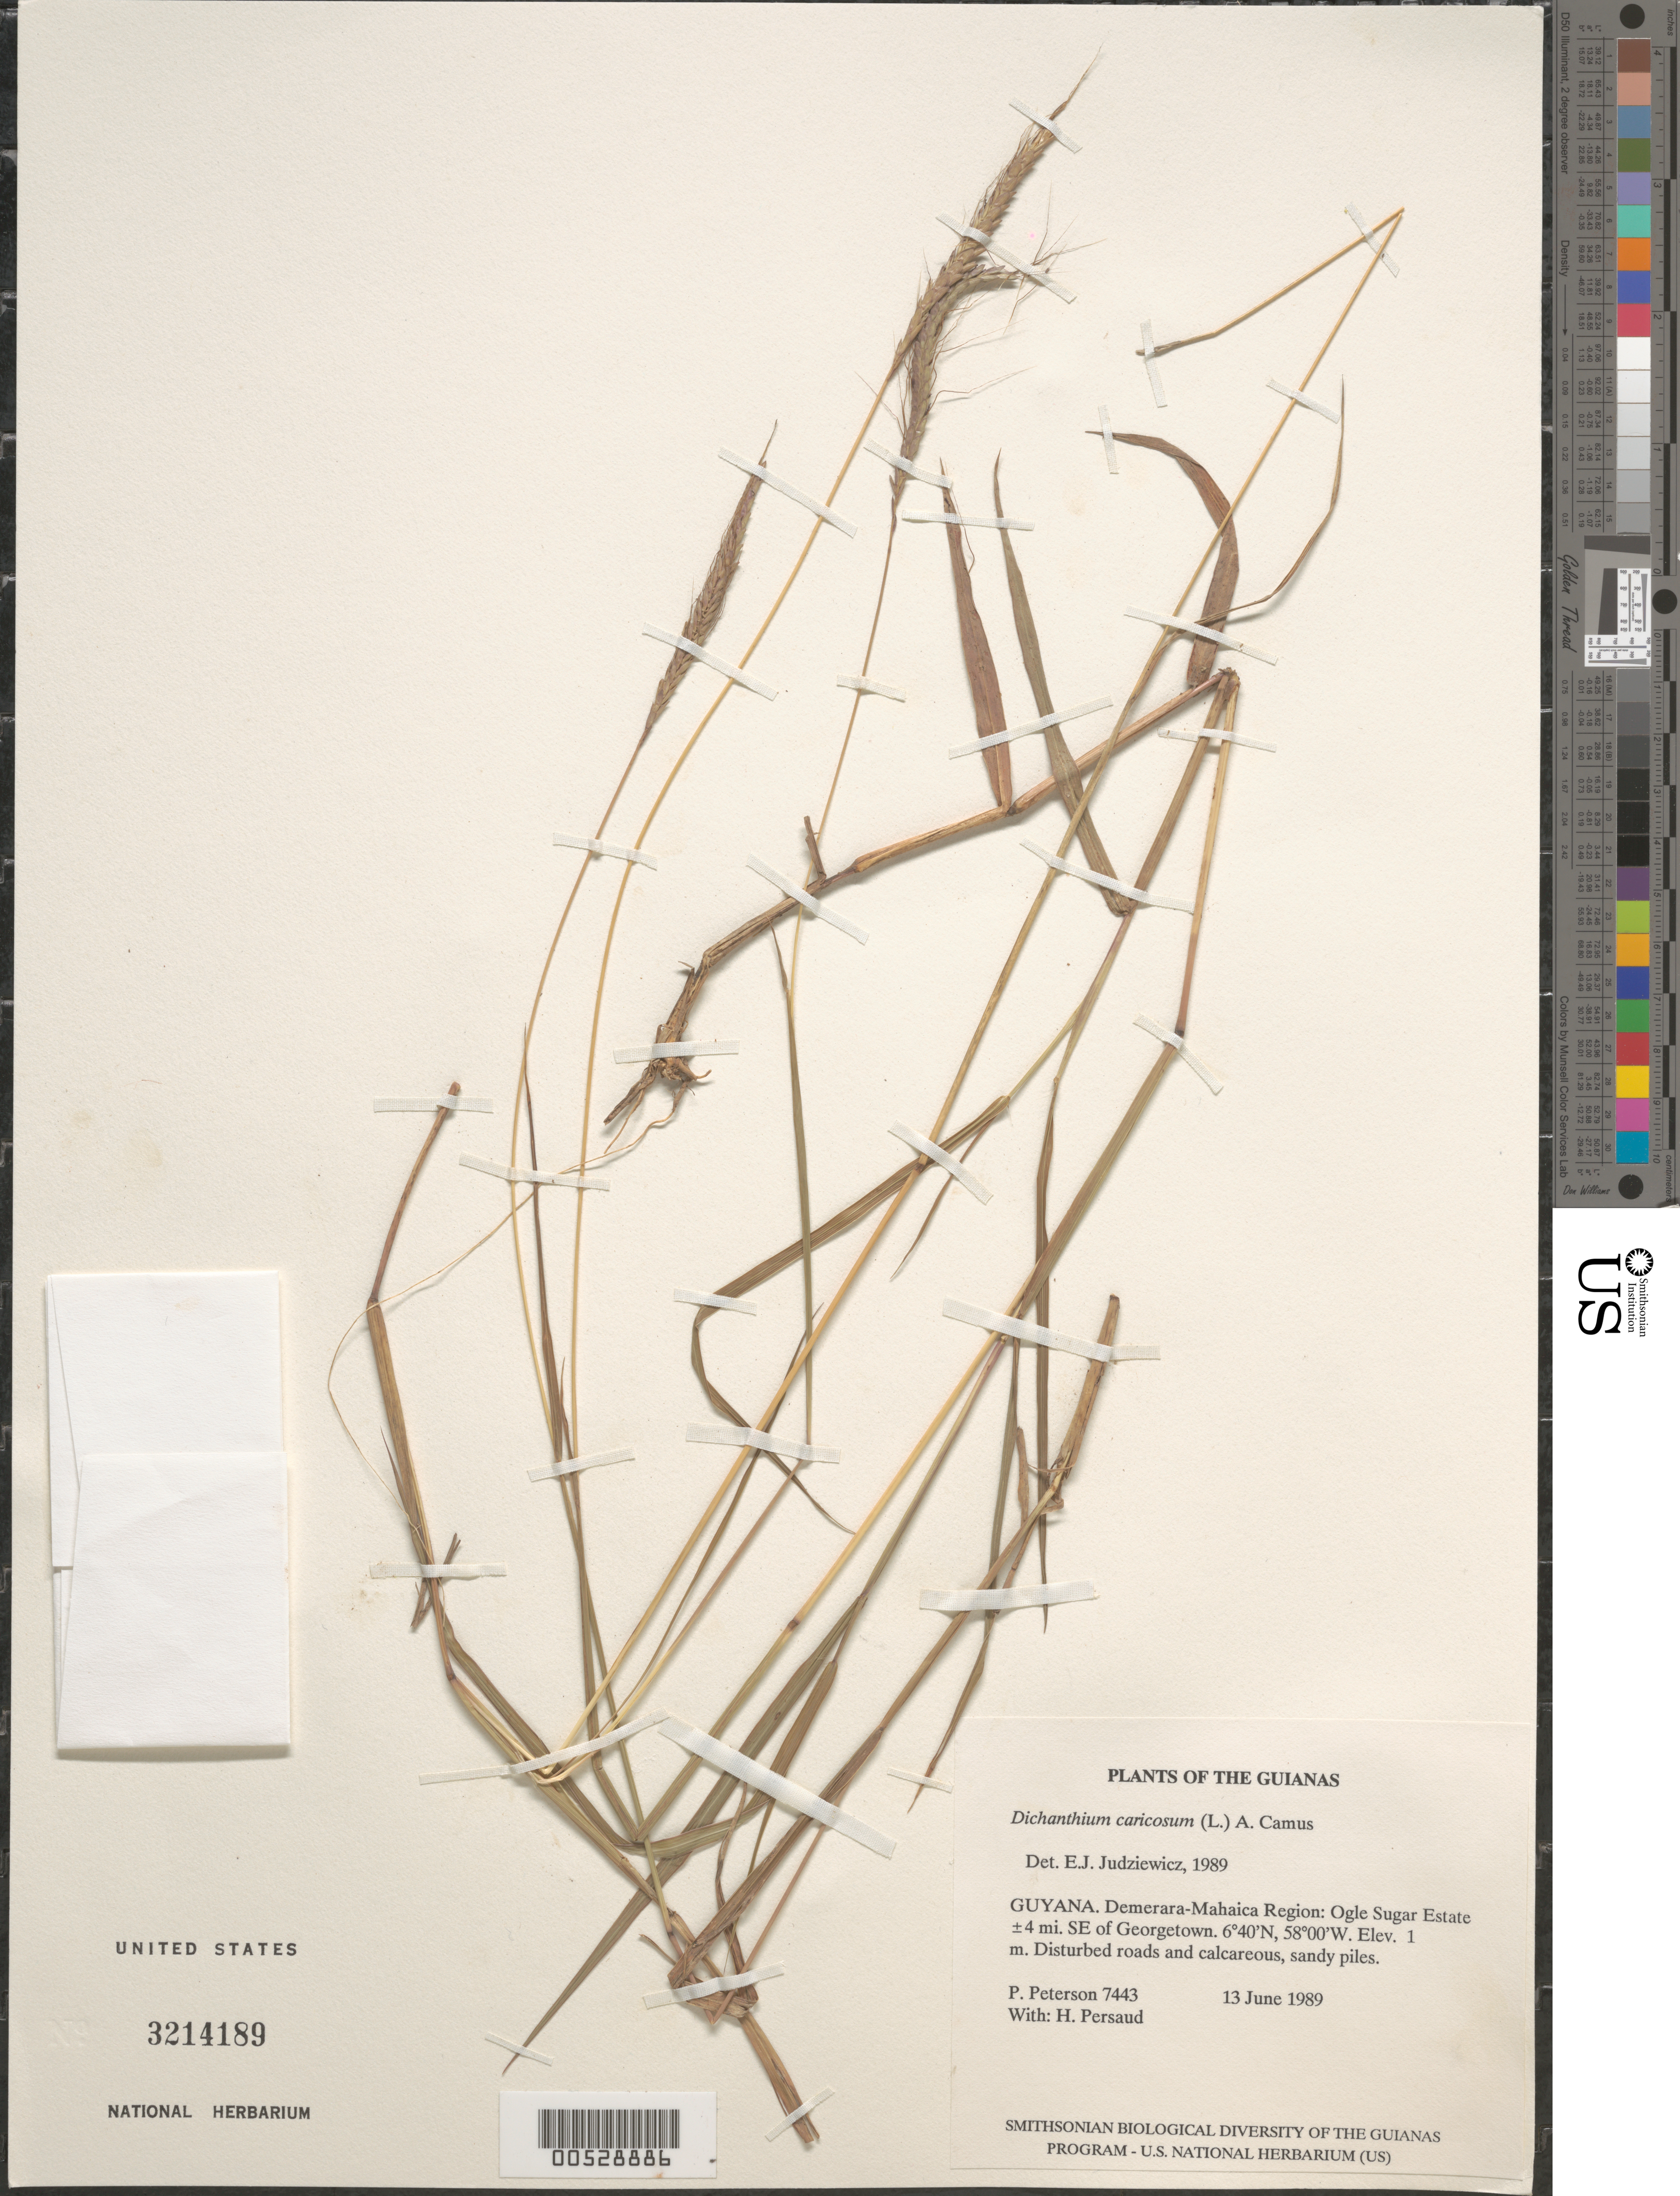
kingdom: Plantae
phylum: Tracheophyta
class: Liliopsida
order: Poales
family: Poaceae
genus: Dichanthium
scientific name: Dichanthium caricosum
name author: (L.) A. Camus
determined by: Judziewicz, E. J.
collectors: P. M. Peterson & H. Persaud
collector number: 7443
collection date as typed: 13 June 1989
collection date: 1989-06-13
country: Guyana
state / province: Demerara-Mahaica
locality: Ogle Sugar Estate ±4 mi. SE of Georgetown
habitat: Disturbed roads and calcareous, sandy piles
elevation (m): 1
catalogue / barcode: US 3214189